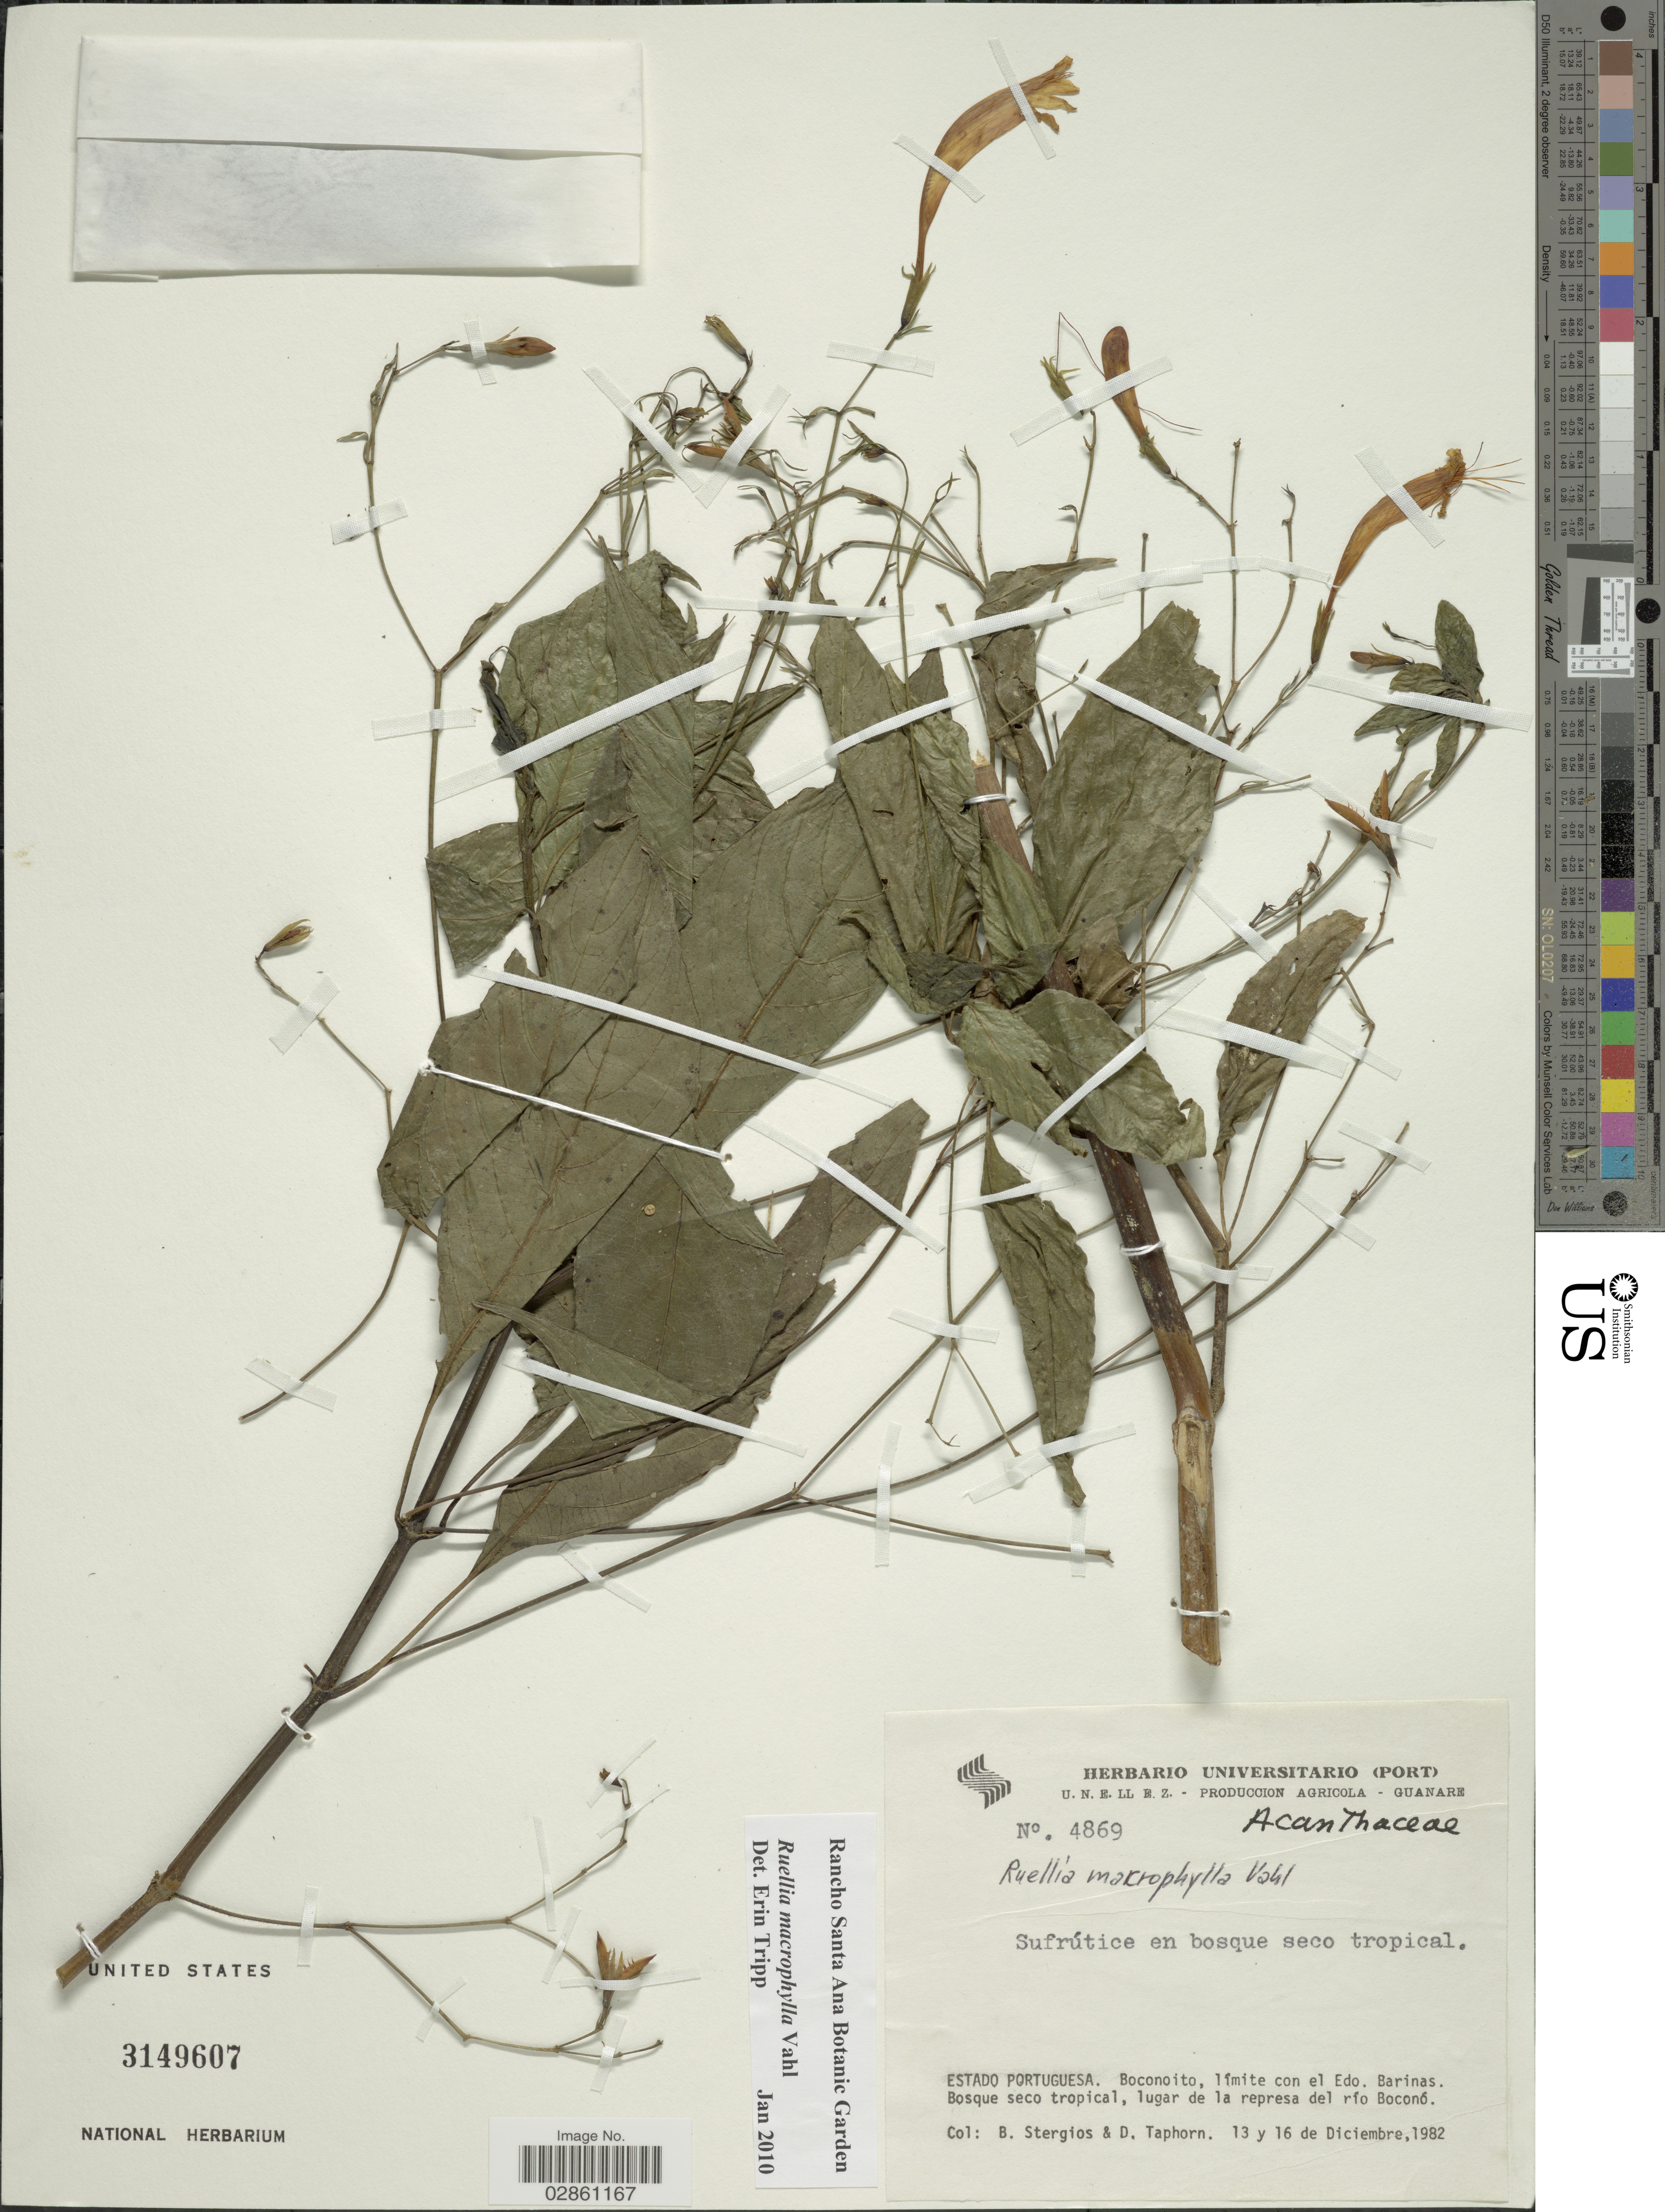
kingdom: Plantae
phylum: Tracheophyta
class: Magnoliopsida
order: Lamiales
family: Acanthaceae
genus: Ruellia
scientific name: Ruellia macrophylla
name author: Vahl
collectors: B. G. Stergios & D. Taphorn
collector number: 4869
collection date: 1982-12-13/1982-12-16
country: Venezuela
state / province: Portuguesa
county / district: San Genaro de Boconoito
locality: Boconoito, límite con el Edo. Barinas, lugar de la represa del río Boconó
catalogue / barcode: US 3149607